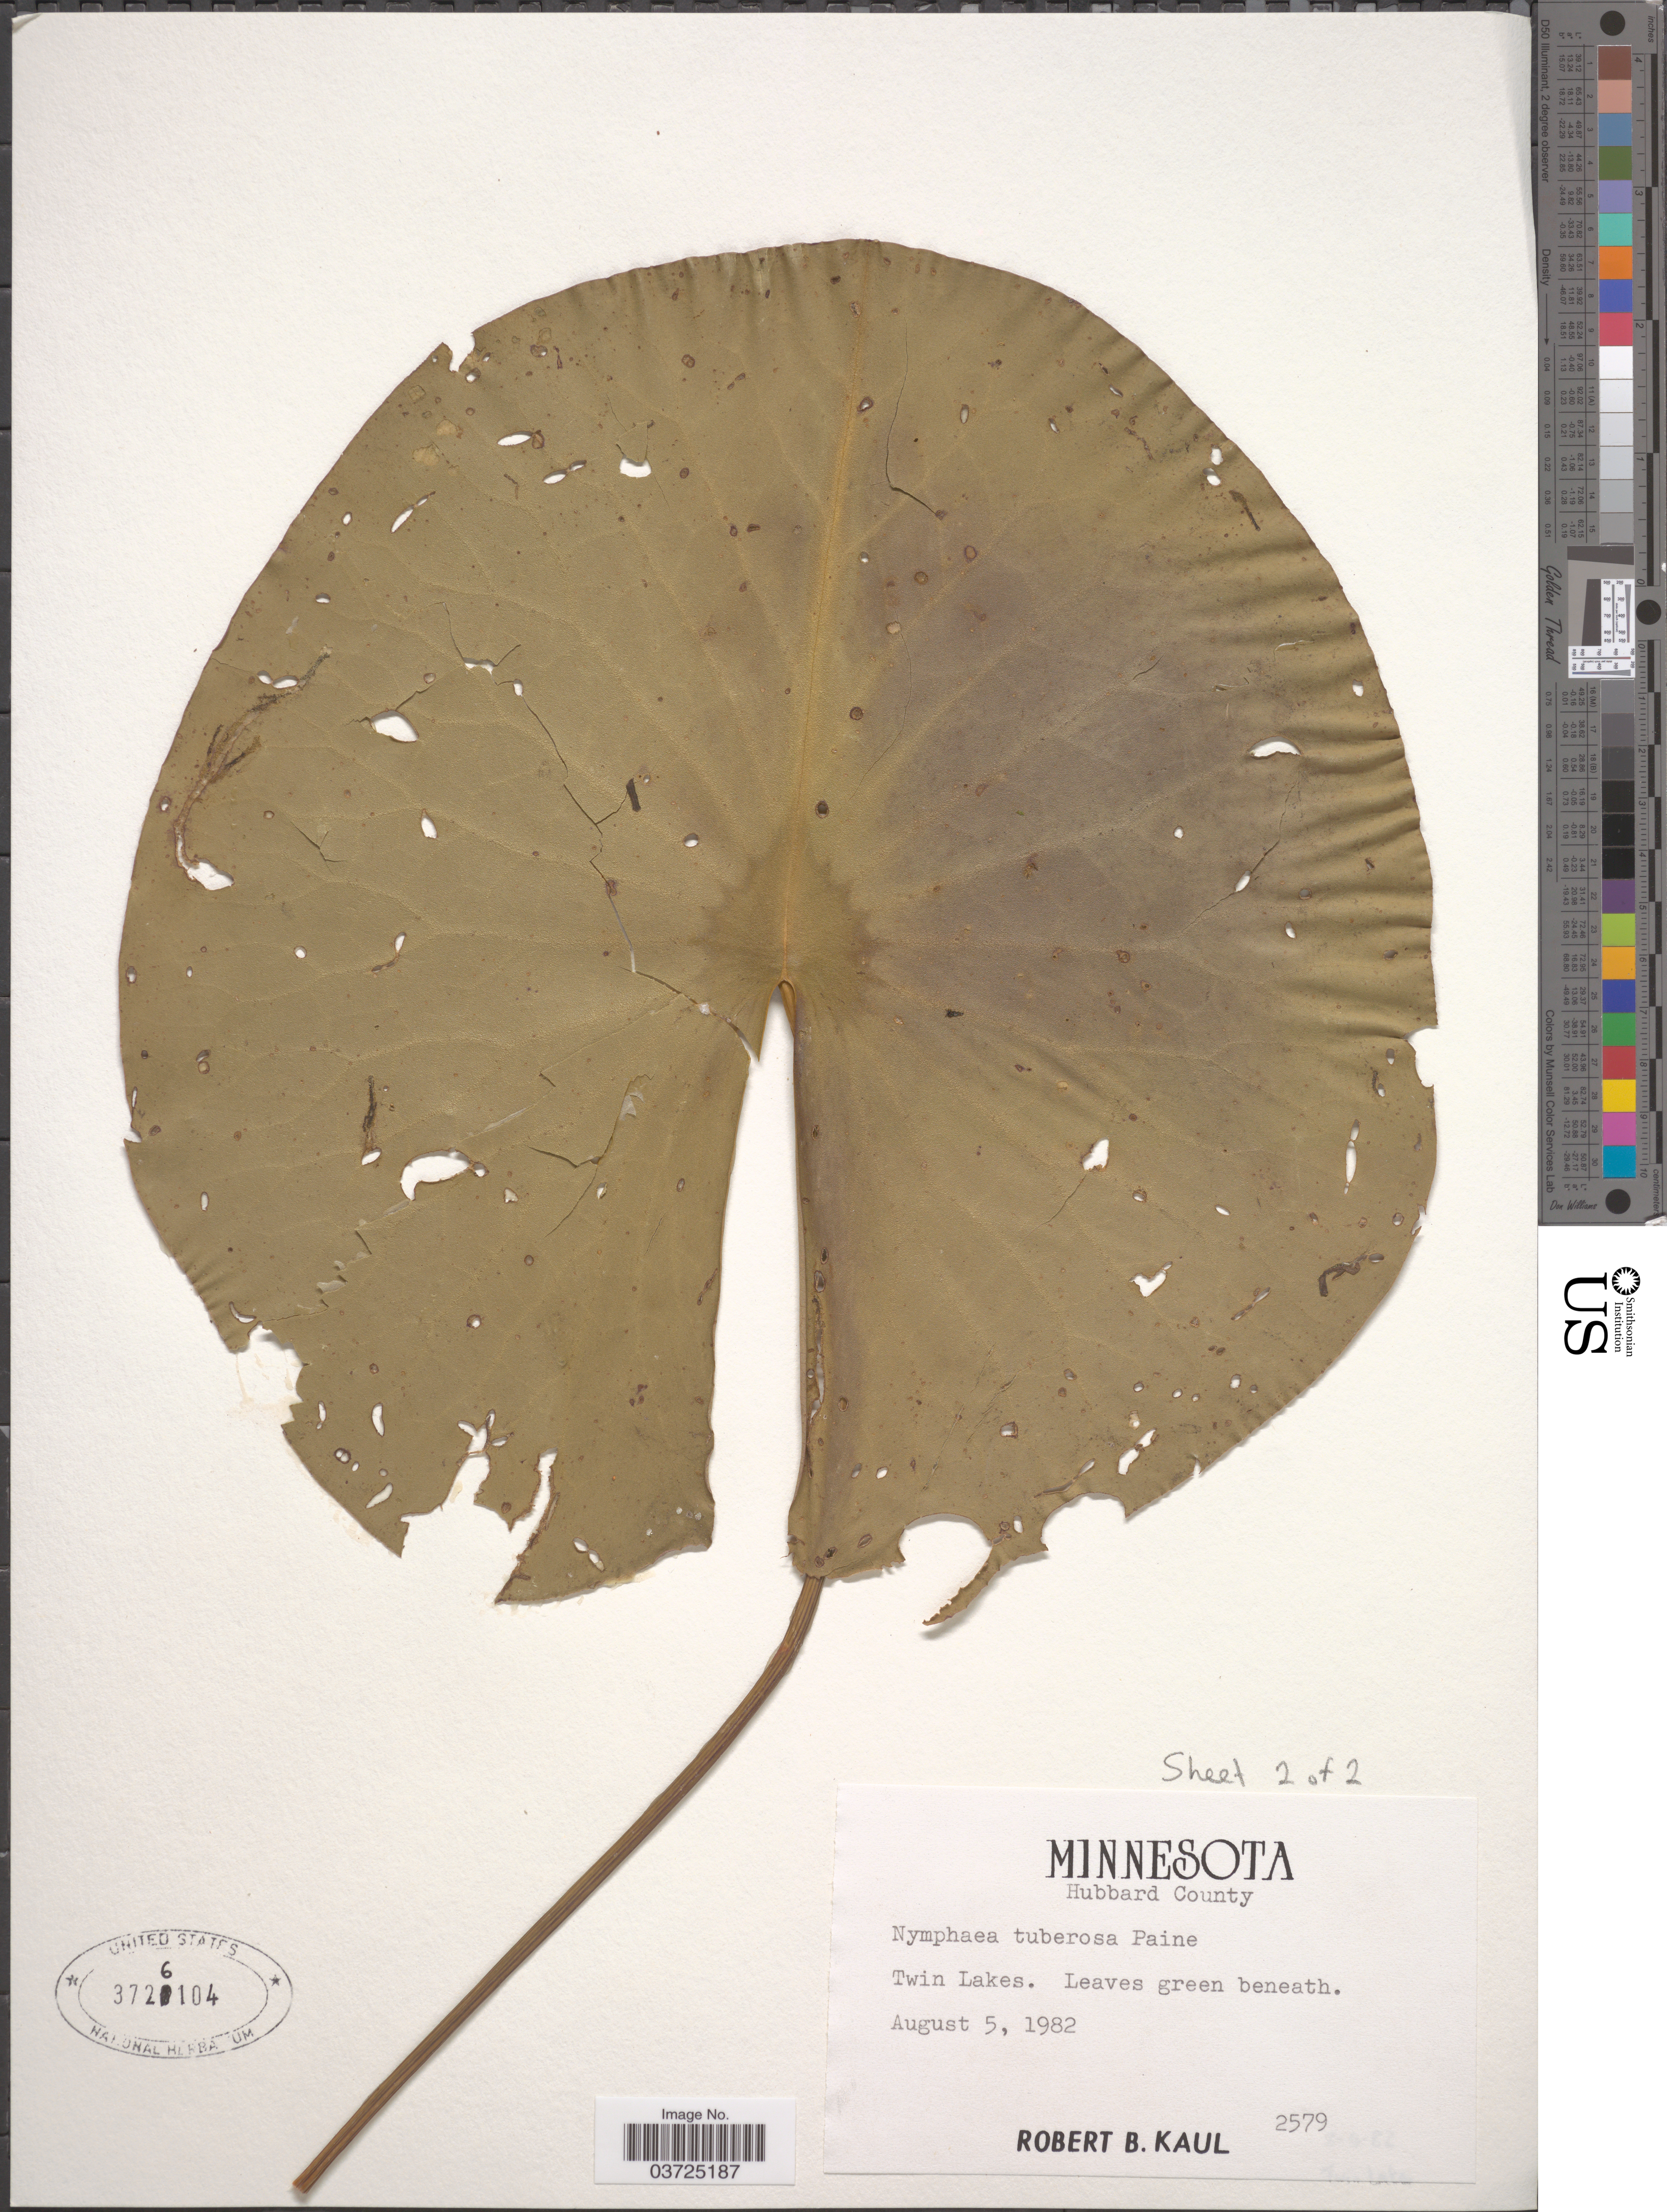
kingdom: Plantae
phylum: Tracheophyta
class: Magnoliopsida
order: Nymphaeales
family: Nymphaeaceae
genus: Nymphaea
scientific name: Nymphaea tuberosa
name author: Paine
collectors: R. Kaul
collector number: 2579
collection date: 1982-08-05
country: United States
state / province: Minnesota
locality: Hubbard County. Twin Lakes.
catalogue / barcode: US 3726104